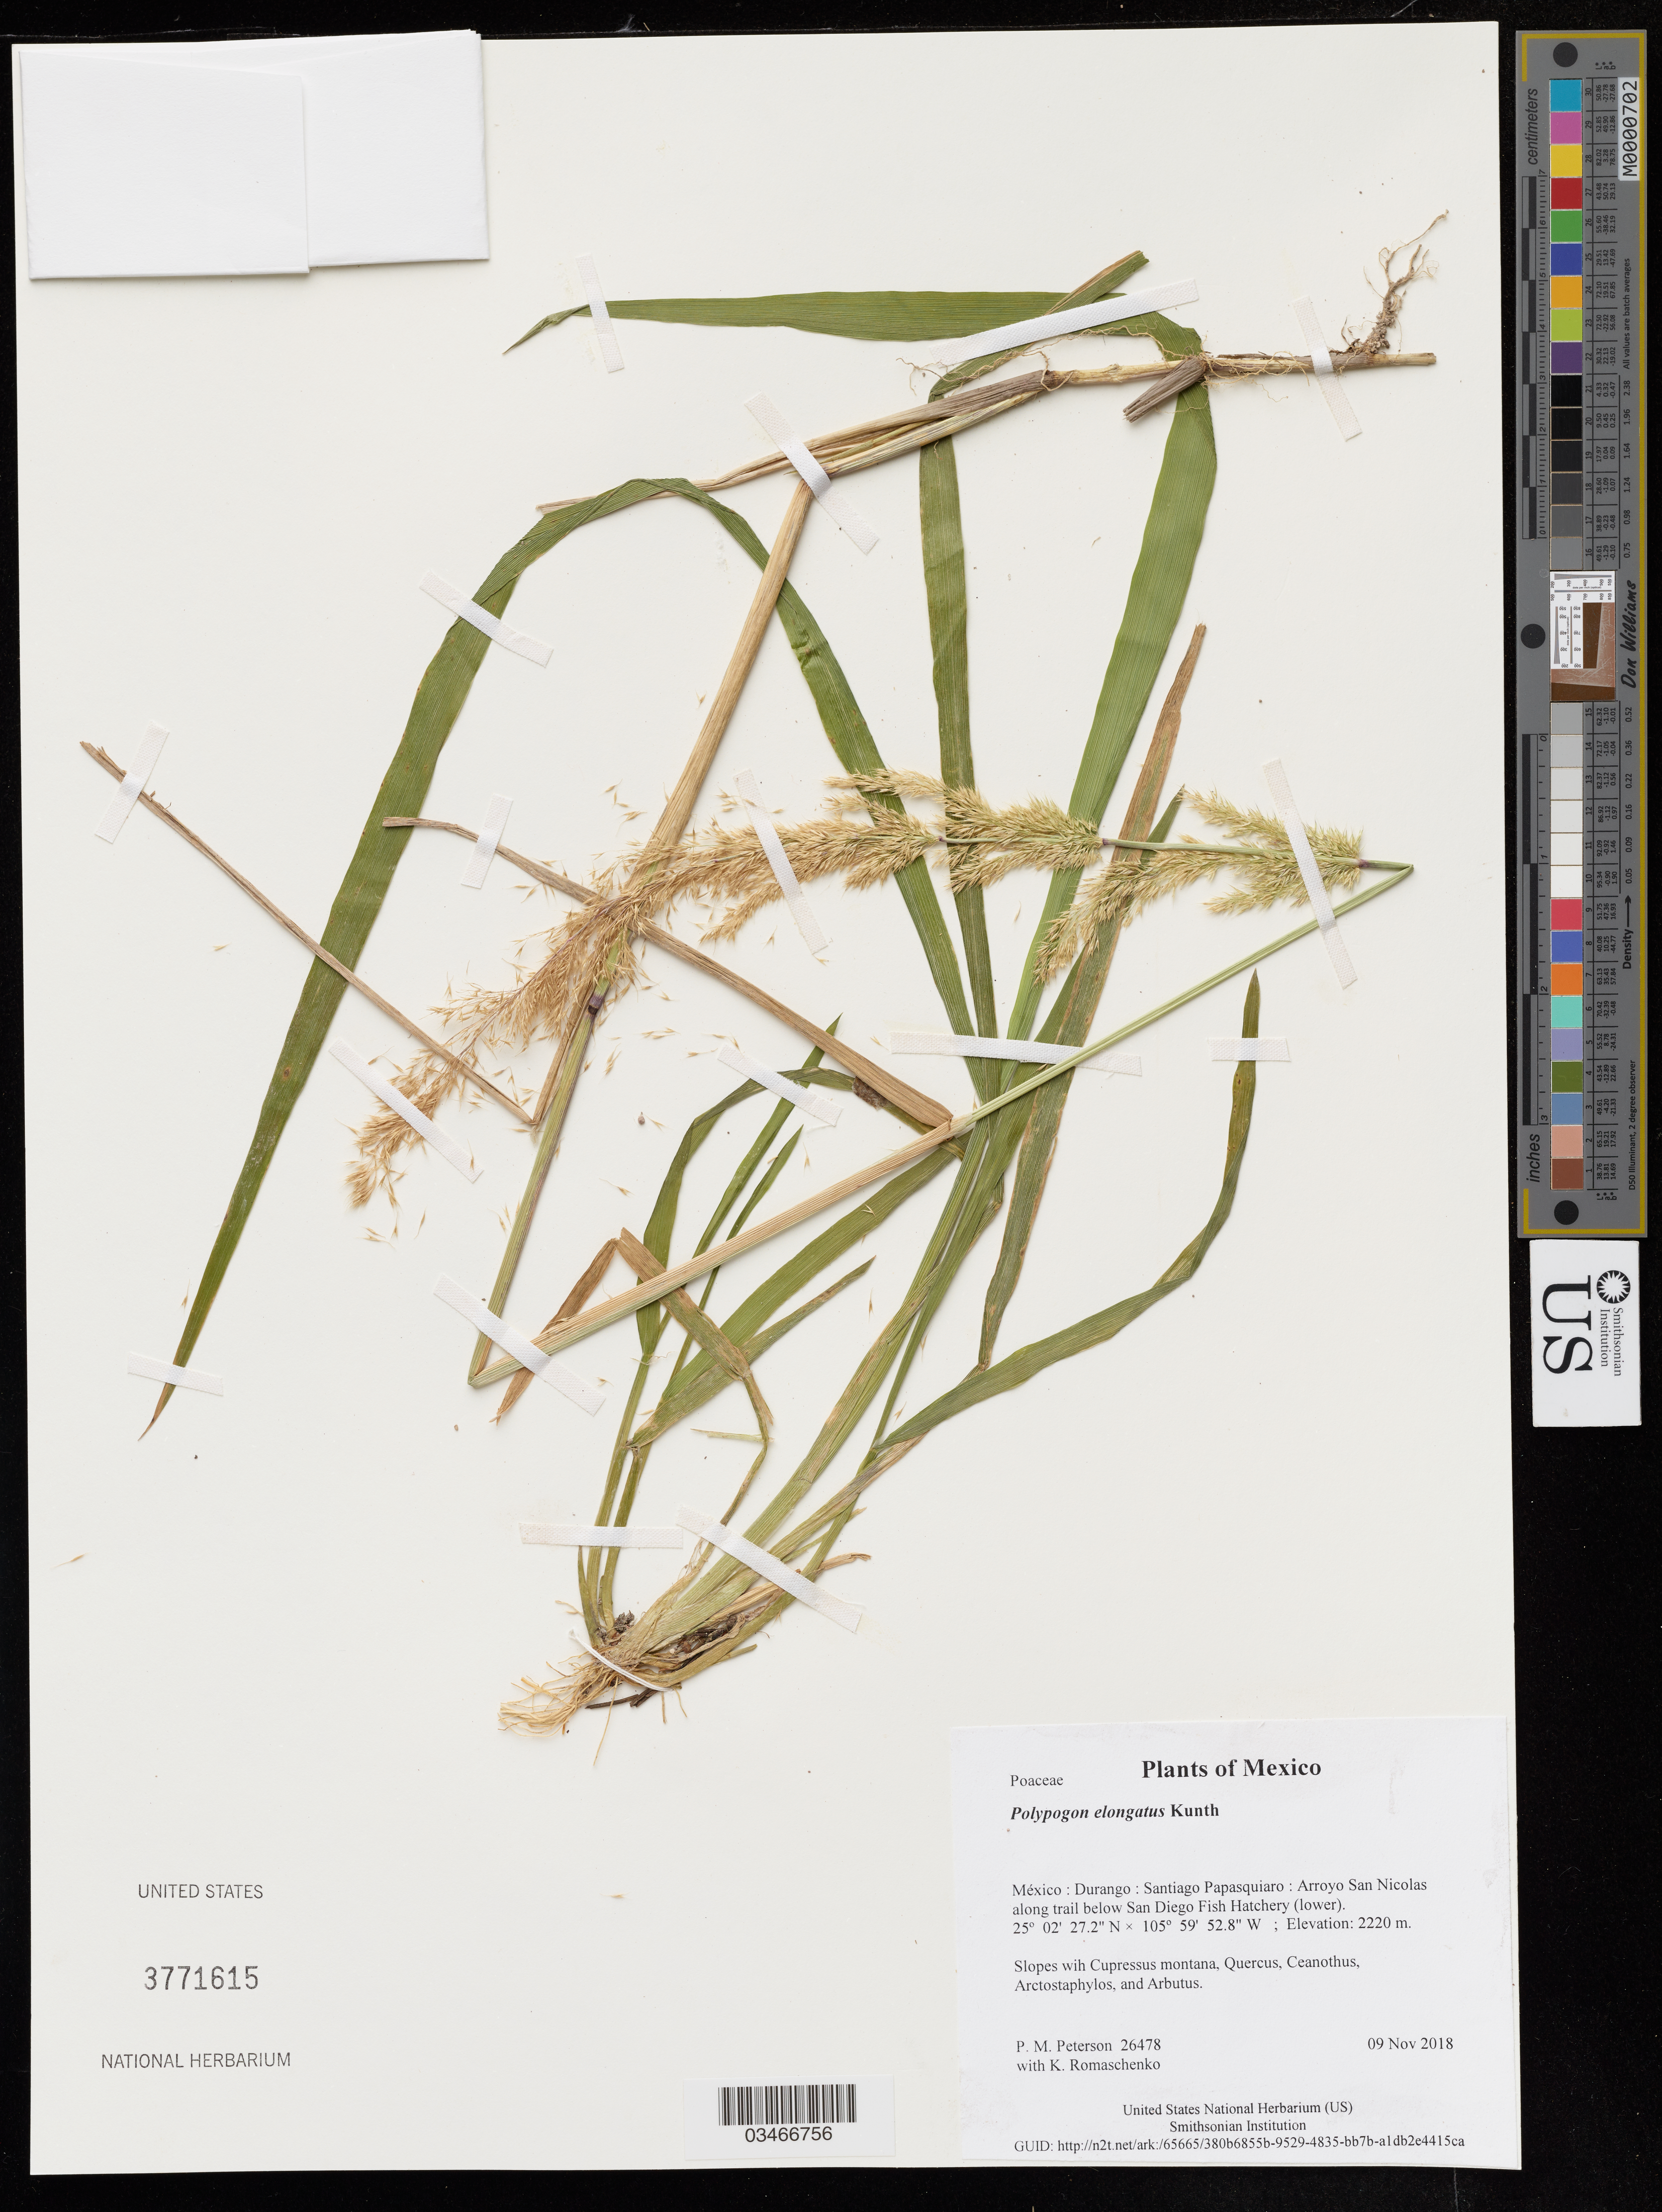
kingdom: Plantae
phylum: Tracheophyta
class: Liliopsida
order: Poales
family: Poaceae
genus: Polypogon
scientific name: Polypogon elongatus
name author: Kunth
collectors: P. M. Peterson & K. Romaschenko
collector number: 26478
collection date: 2018-11-09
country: México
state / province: Durango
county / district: Santiago Papasquiaro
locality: Arroyo San Nicolas along trail below San Diego Fish Hatchery (lower)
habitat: Slopes wih Cupressus montana, Quercus, Ceanothus, Arctostaphylos, and Arbutus.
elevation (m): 2220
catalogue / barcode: US 3771615